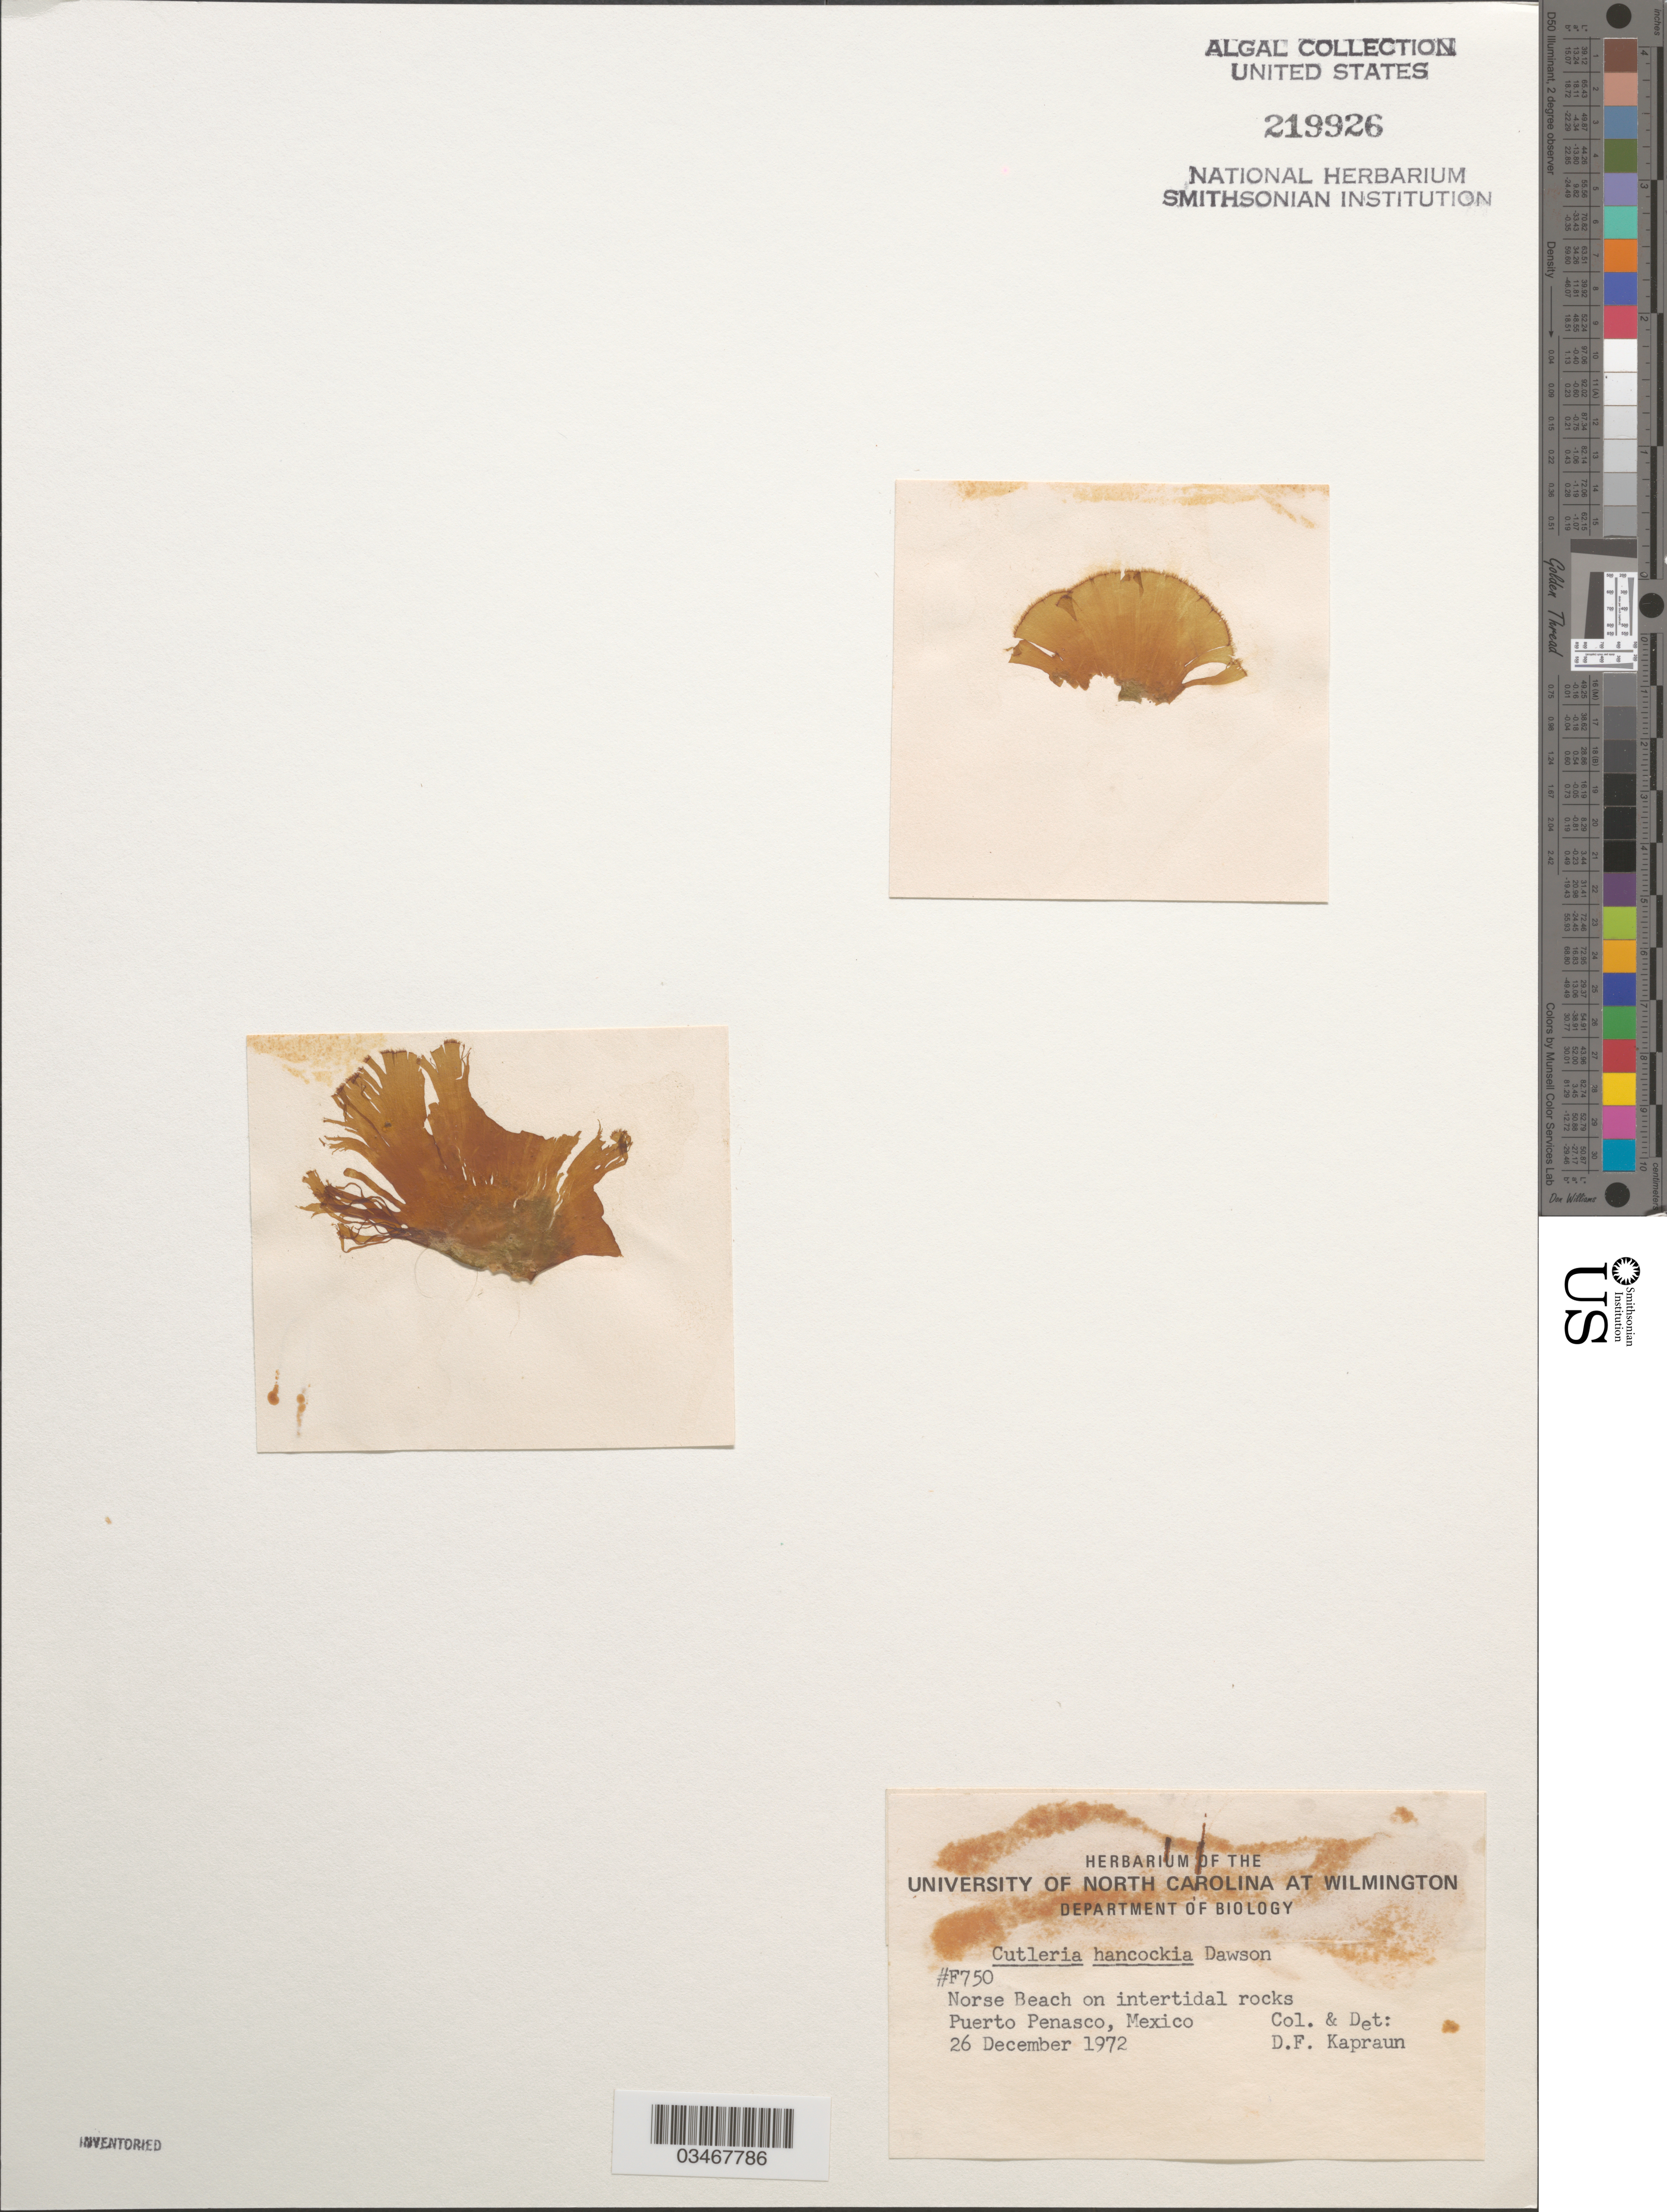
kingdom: Chromista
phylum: Ochrophyta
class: Phaeophyceae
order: Cutleriales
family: Cutleriaceae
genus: Cutleria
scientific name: Cutleria hancockii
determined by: Kapraun, D. F.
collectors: D. F. Kapraun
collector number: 750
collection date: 1972-12-26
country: Mexico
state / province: Sonora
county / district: Puerto Peñasco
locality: Norse Beach.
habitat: Intertidal rocks.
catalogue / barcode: US 219926